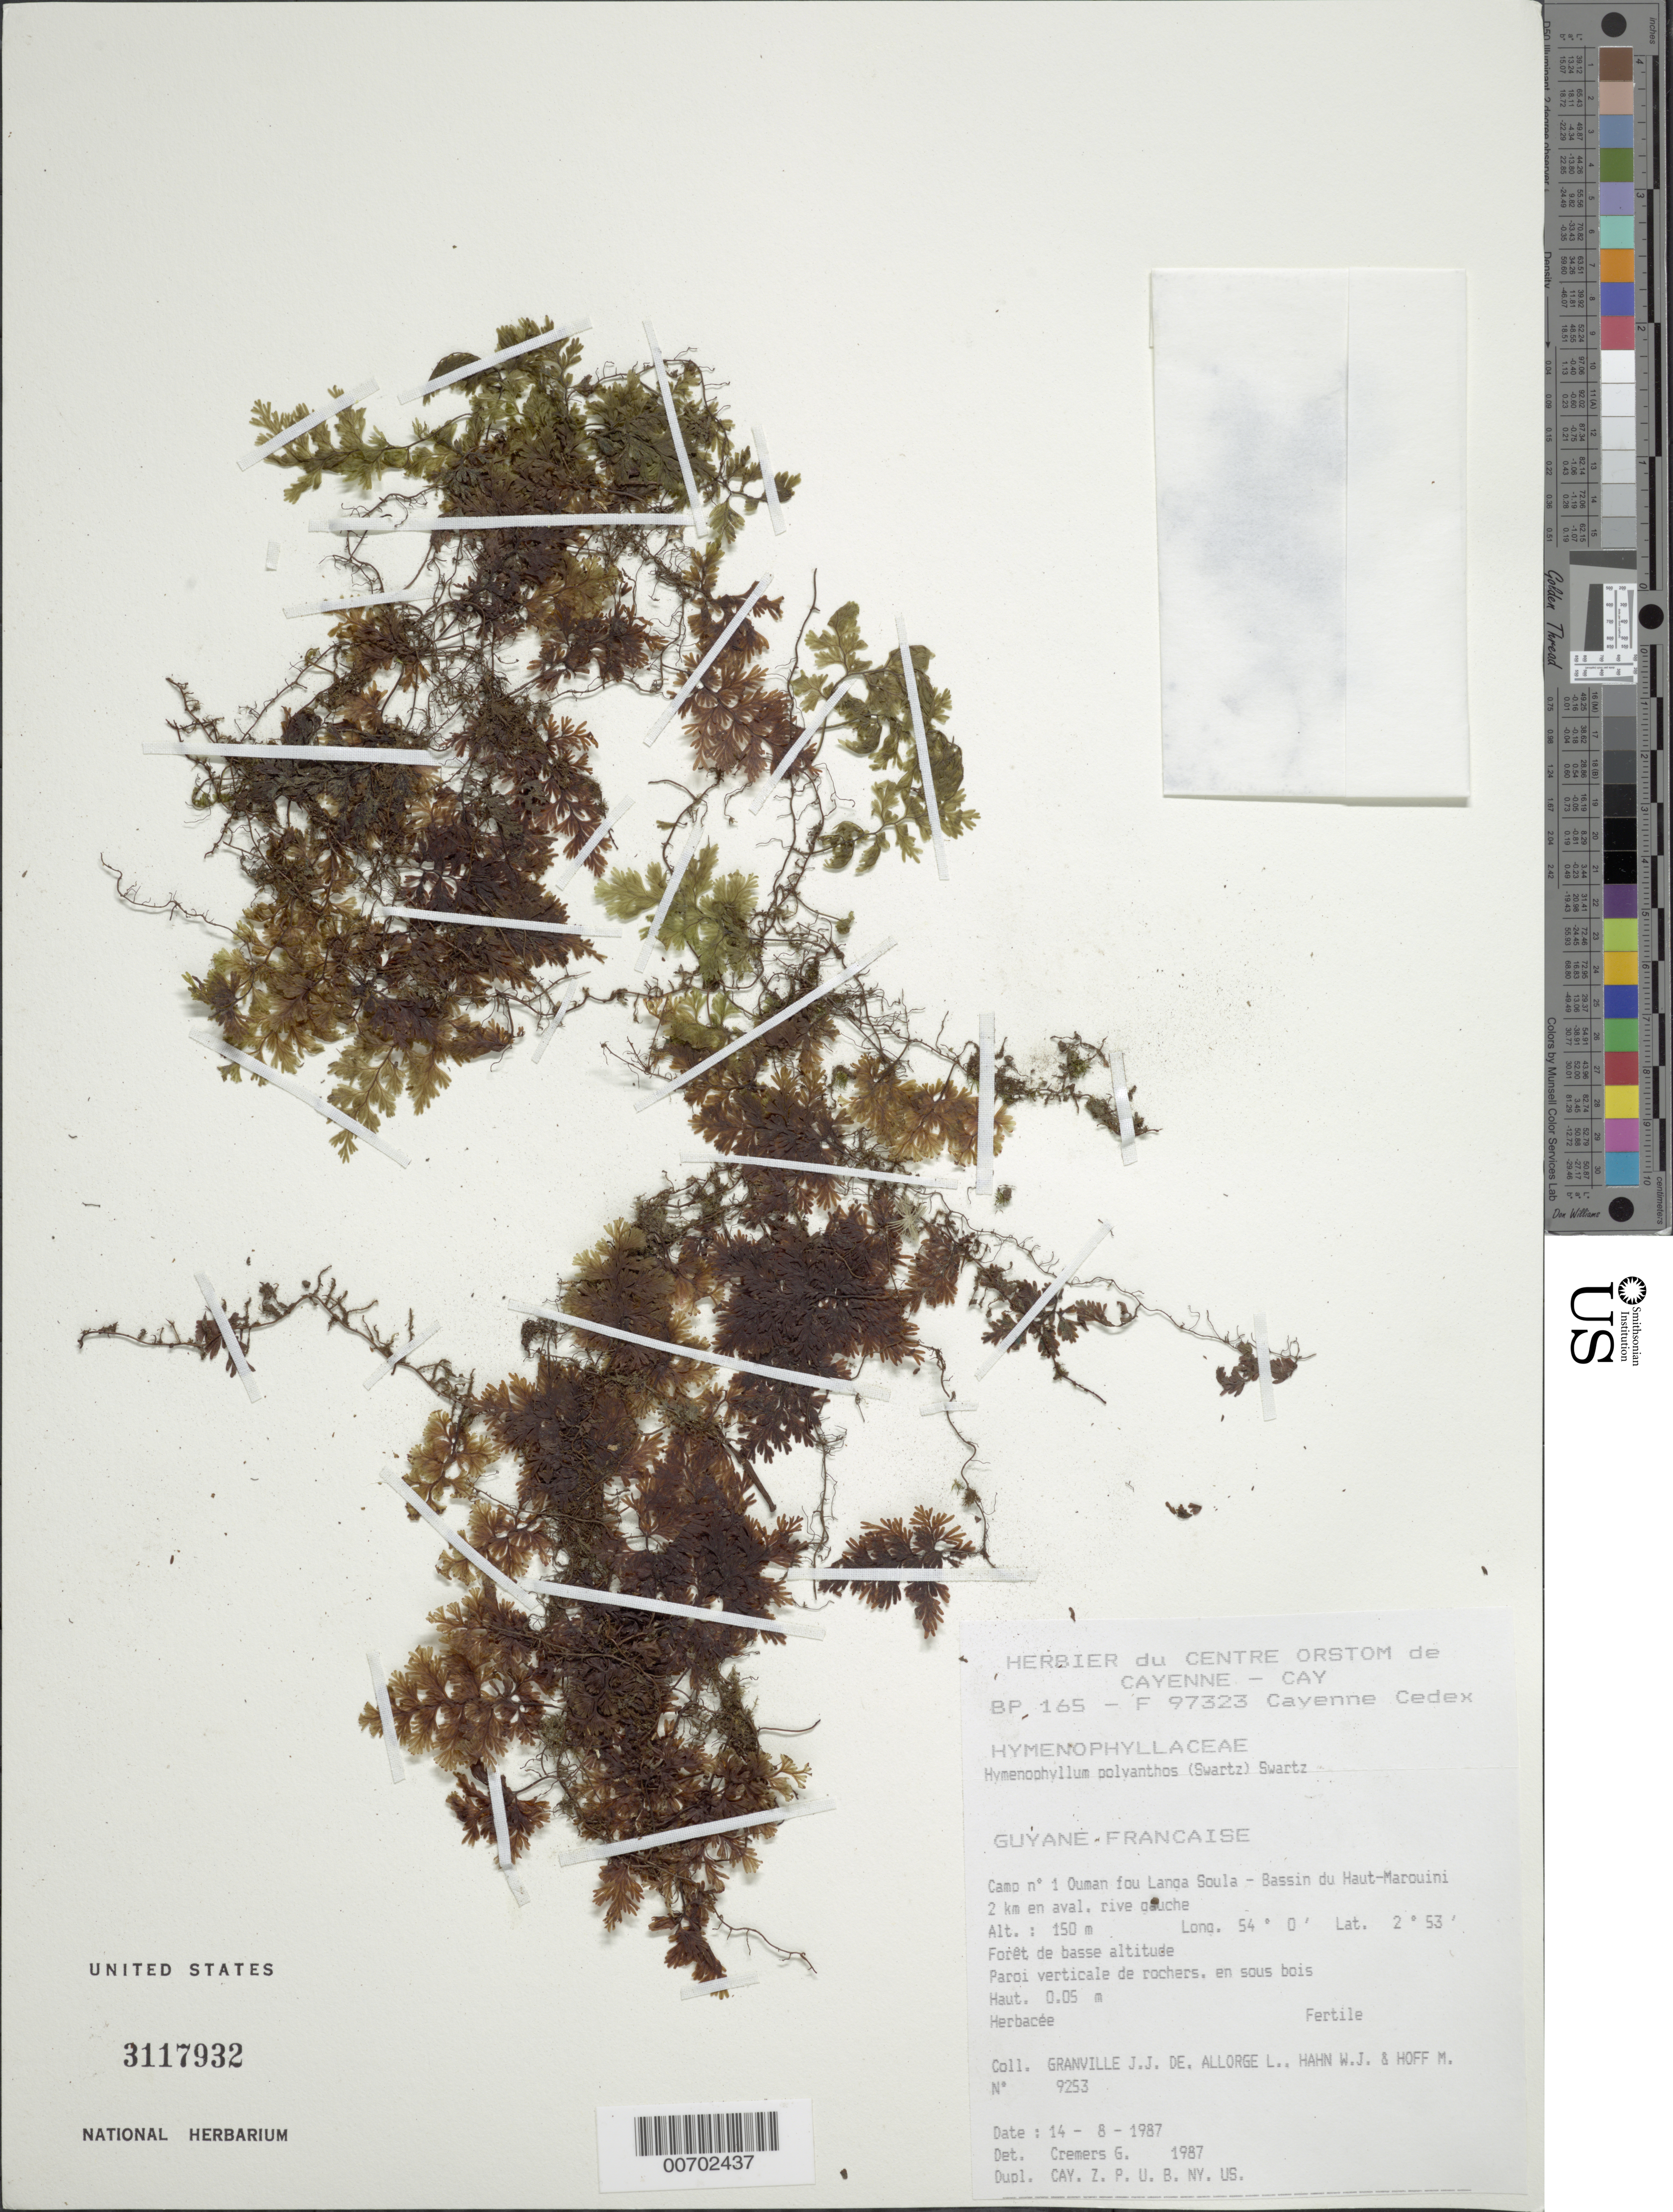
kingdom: Plantae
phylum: Tracheophyta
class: Polypodiopsida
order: Hymenophyllales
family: Hymenophyllaceae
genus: Hymenophyllum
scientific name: Hymenophyllum polyanthos var. polyanthos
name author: (Sw.) Sw.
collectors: J.-J. de Granville, L. Allorge, W. J. Hahn & M. Hoff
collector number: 9253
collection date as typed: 14-Aug-87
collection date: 1987-08-14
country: French Guiana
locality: Camp #1, Ouman fou Langa Soula, Bassin du Haut-Marouini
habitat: Low forest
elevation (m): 150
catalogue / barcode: US 3117932